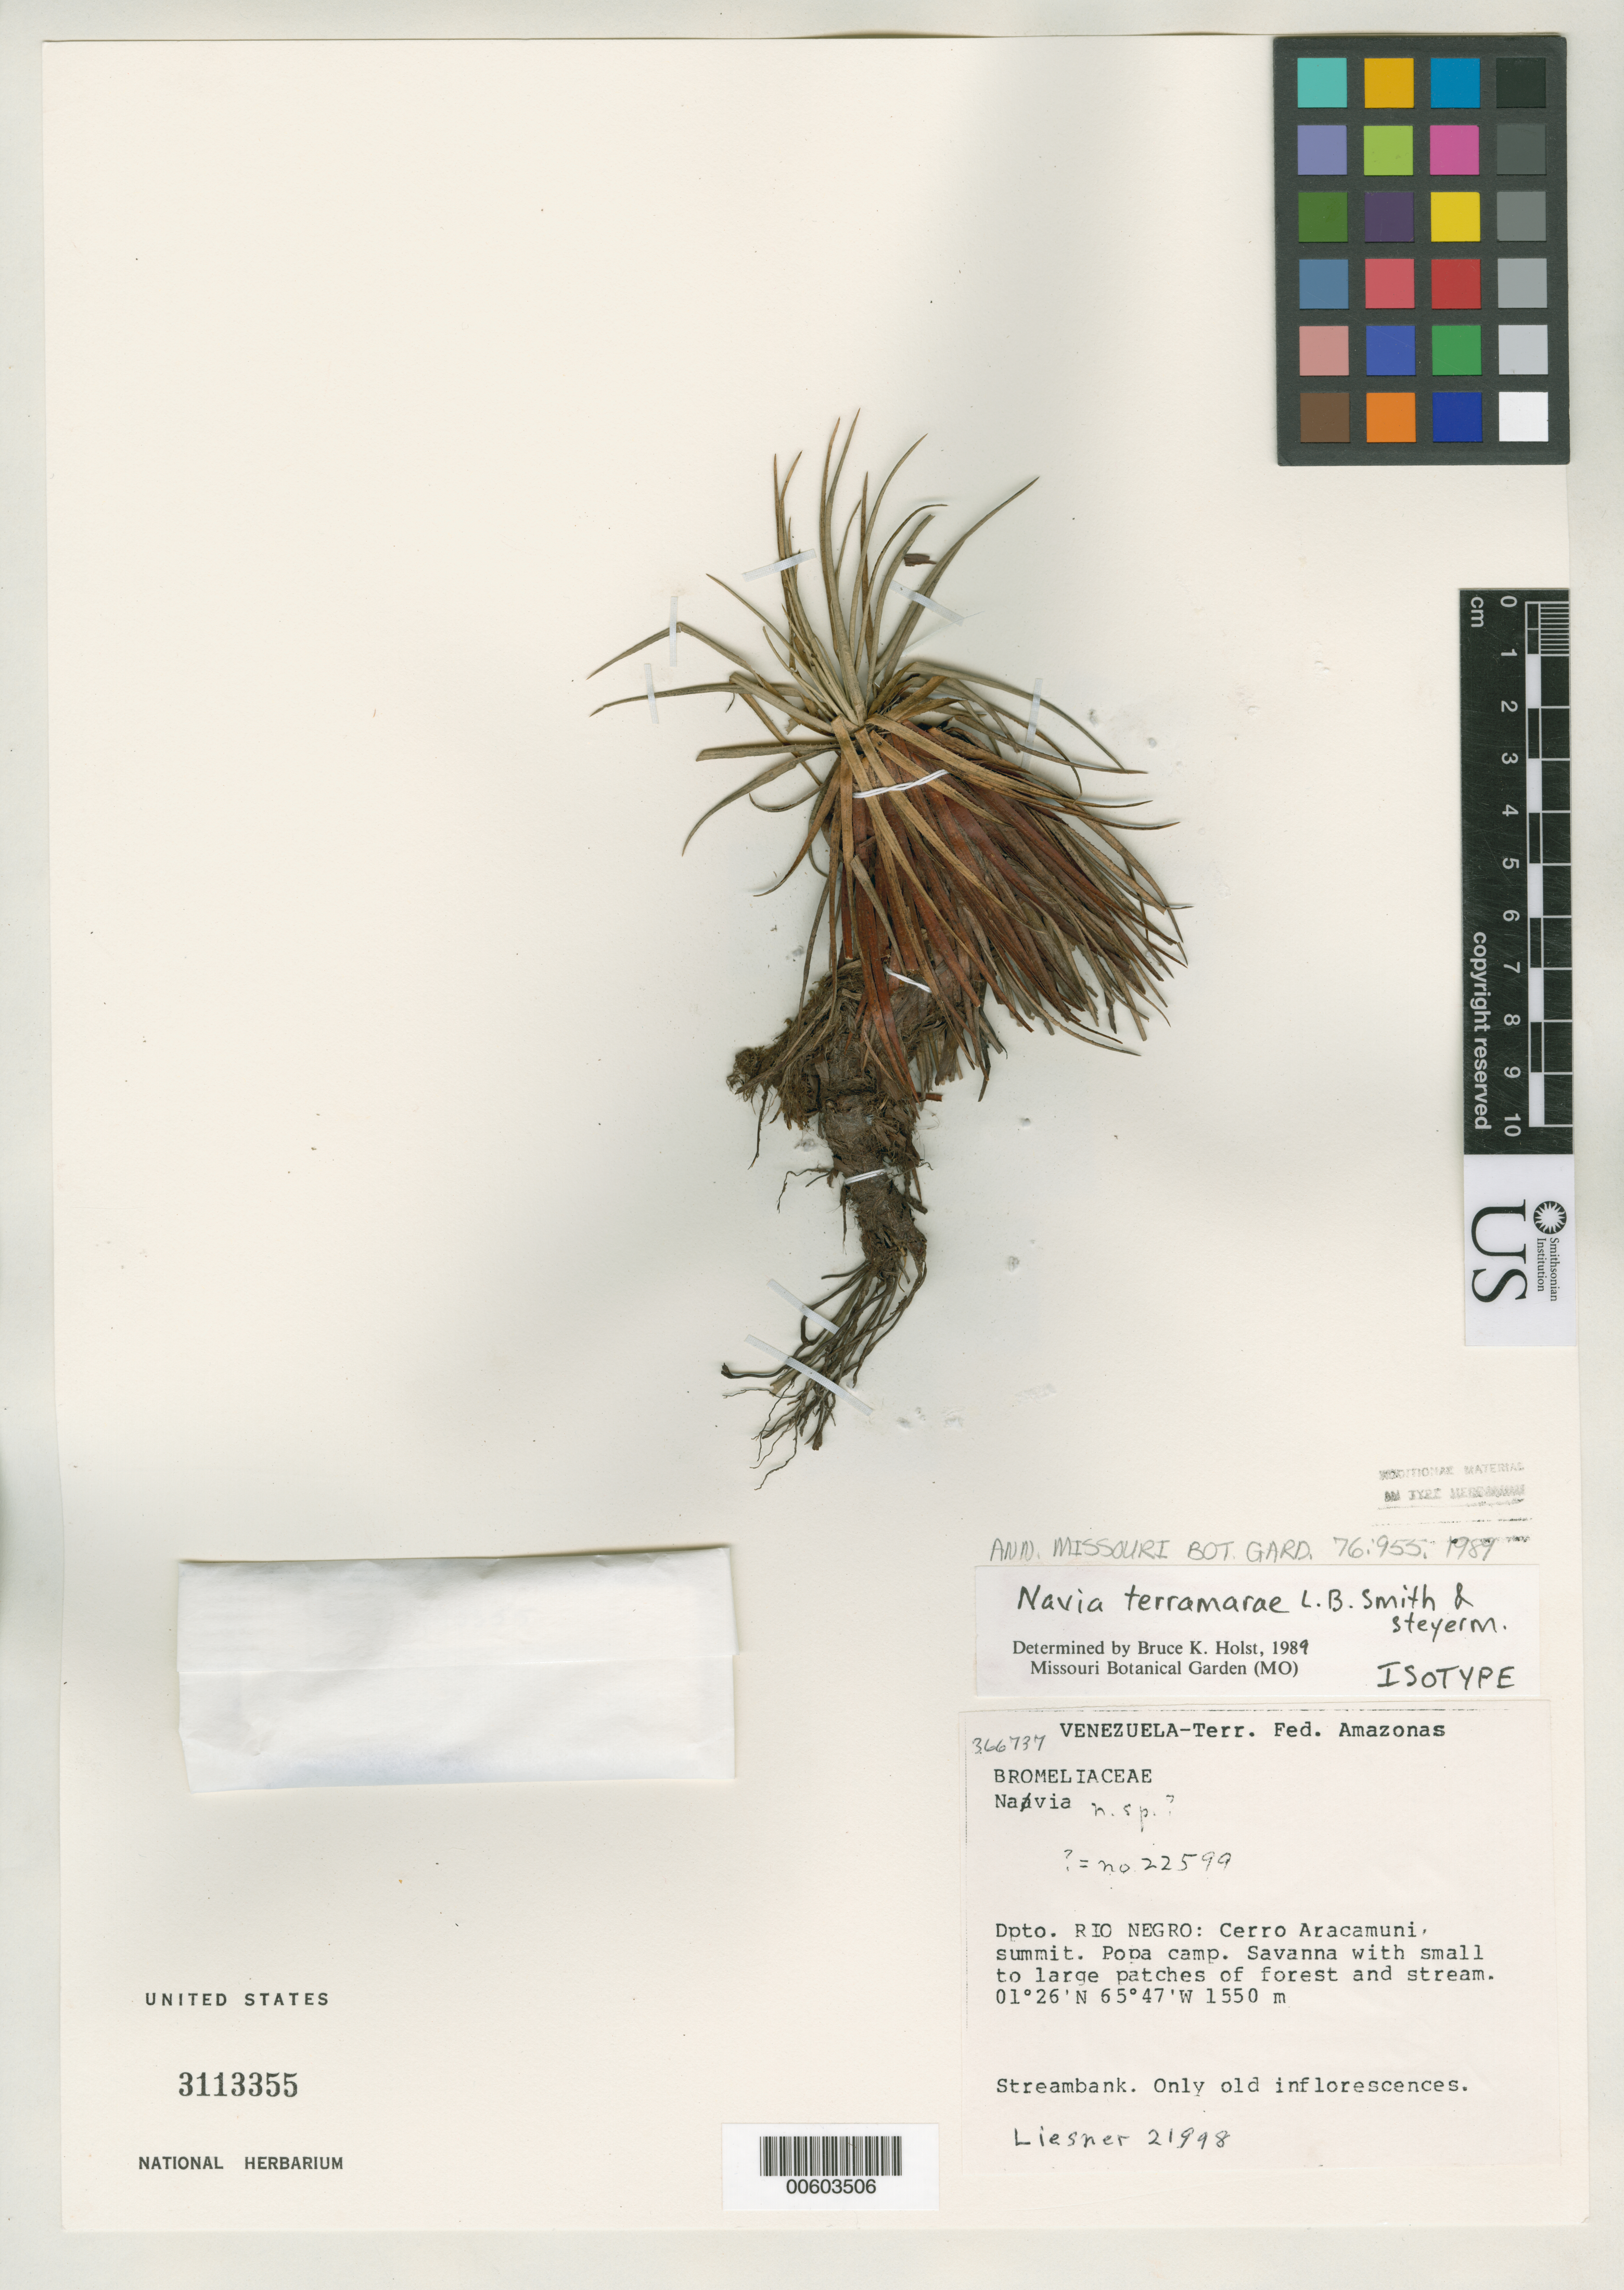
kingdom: Plantae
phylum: Tracheophyta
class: Liliopsida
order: Poales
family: Bromeliaceae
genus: Navia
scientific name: Navia terramarae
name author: L.B. Sm. & Steyerm.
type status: Isotype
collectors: R. L. Liesner & F. Delascio C.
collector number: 21998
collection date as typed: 16 Oct 1987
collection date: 1987-10-16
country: Venezuela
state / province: Amazonas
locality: Dpto. Rio Negro: Cerro Aracamuni, summit. Popa camp.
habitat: Savanna witih small to larg epatches of forest and stream.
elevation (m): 1550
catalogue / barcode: US 3113355